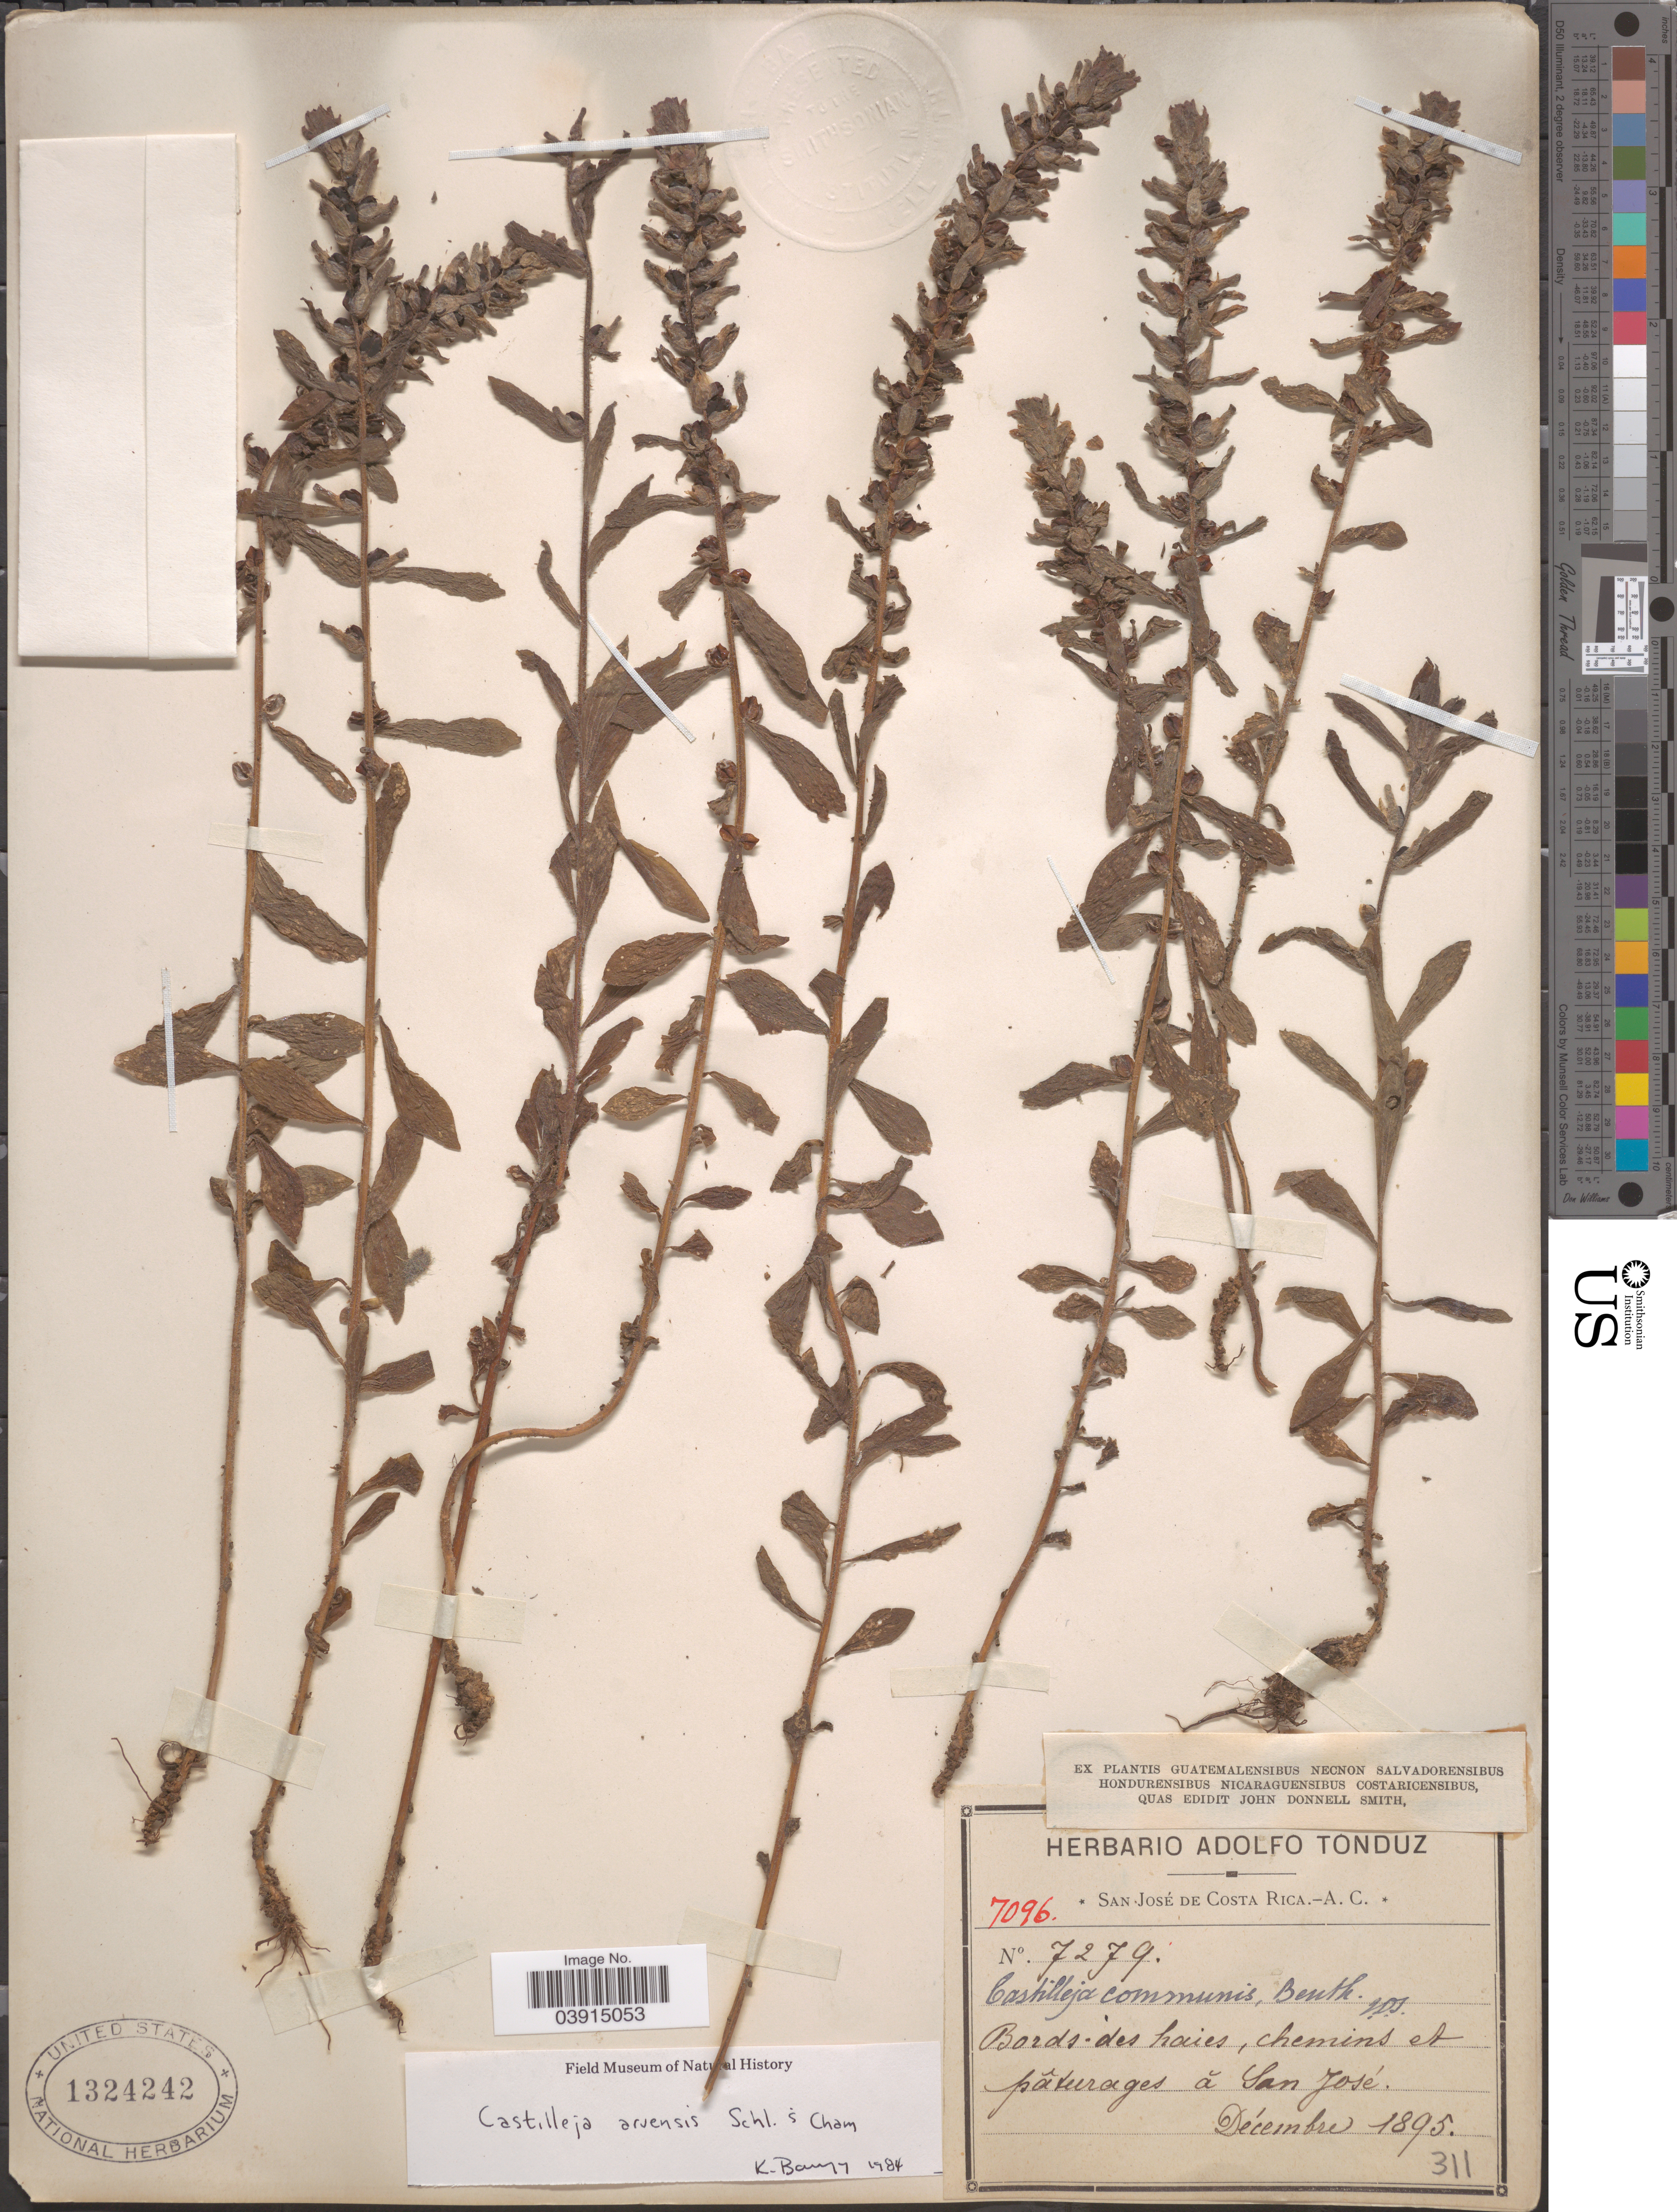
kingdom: Plantae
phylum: Tracheophyta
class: Magnoliopsida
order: Lamiales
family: Orobanchaceae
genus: Castilleja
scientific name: Castilleja arvensis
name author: Schltdl. & Cham.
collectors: ex Herb. Adolfo Tonduz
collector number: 7279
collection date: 1895-12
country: Costa Rica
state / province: San José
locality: Bords des haies, chemins et pâturages á San José.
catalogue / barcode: US 1324242